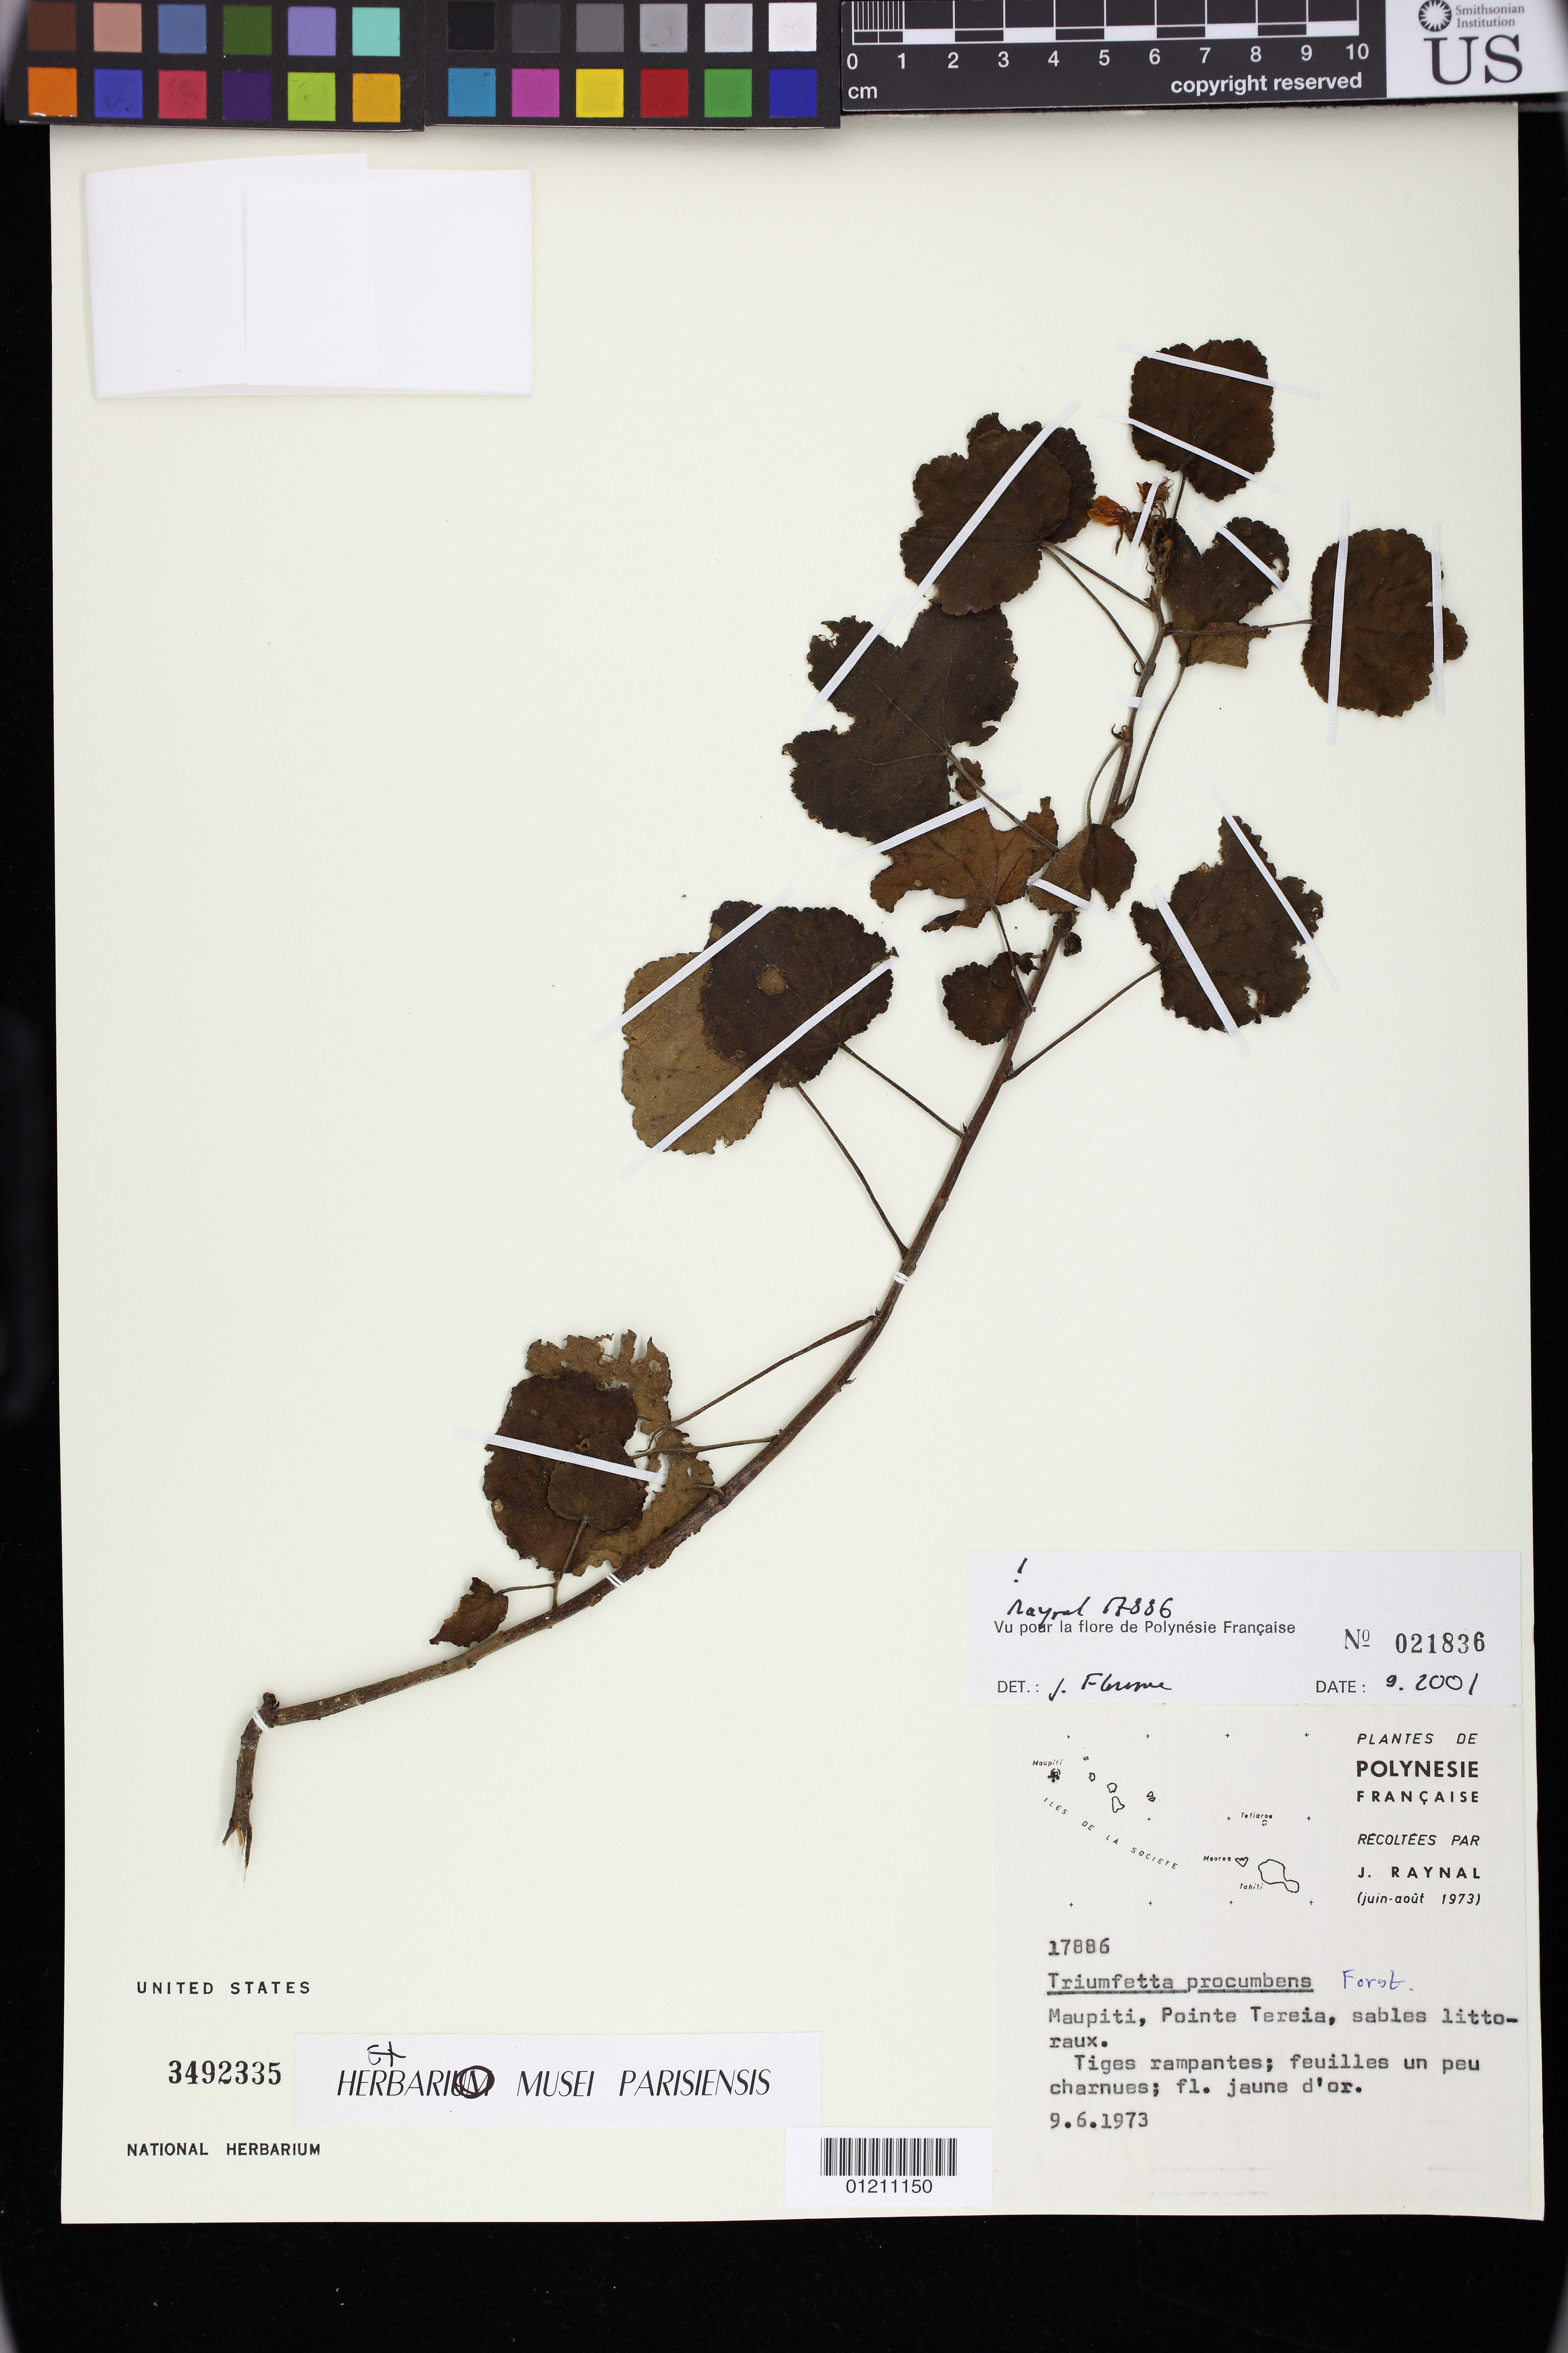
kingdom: Plantae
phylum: Tracheophyta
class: Magnoliopsida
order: Malvales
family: Malvaceae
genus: Triumfetta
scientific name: Triumfetta procumbens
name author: G. Forst.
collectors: J. Raynal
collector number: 17886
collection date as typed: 06 Sep 1973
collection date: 1973-09-06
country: French Polynesia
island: Maupiti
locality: Polynesie Francaise: Maupiti, Pointe Tereia, sables littoraux.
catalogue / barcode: US 3492335